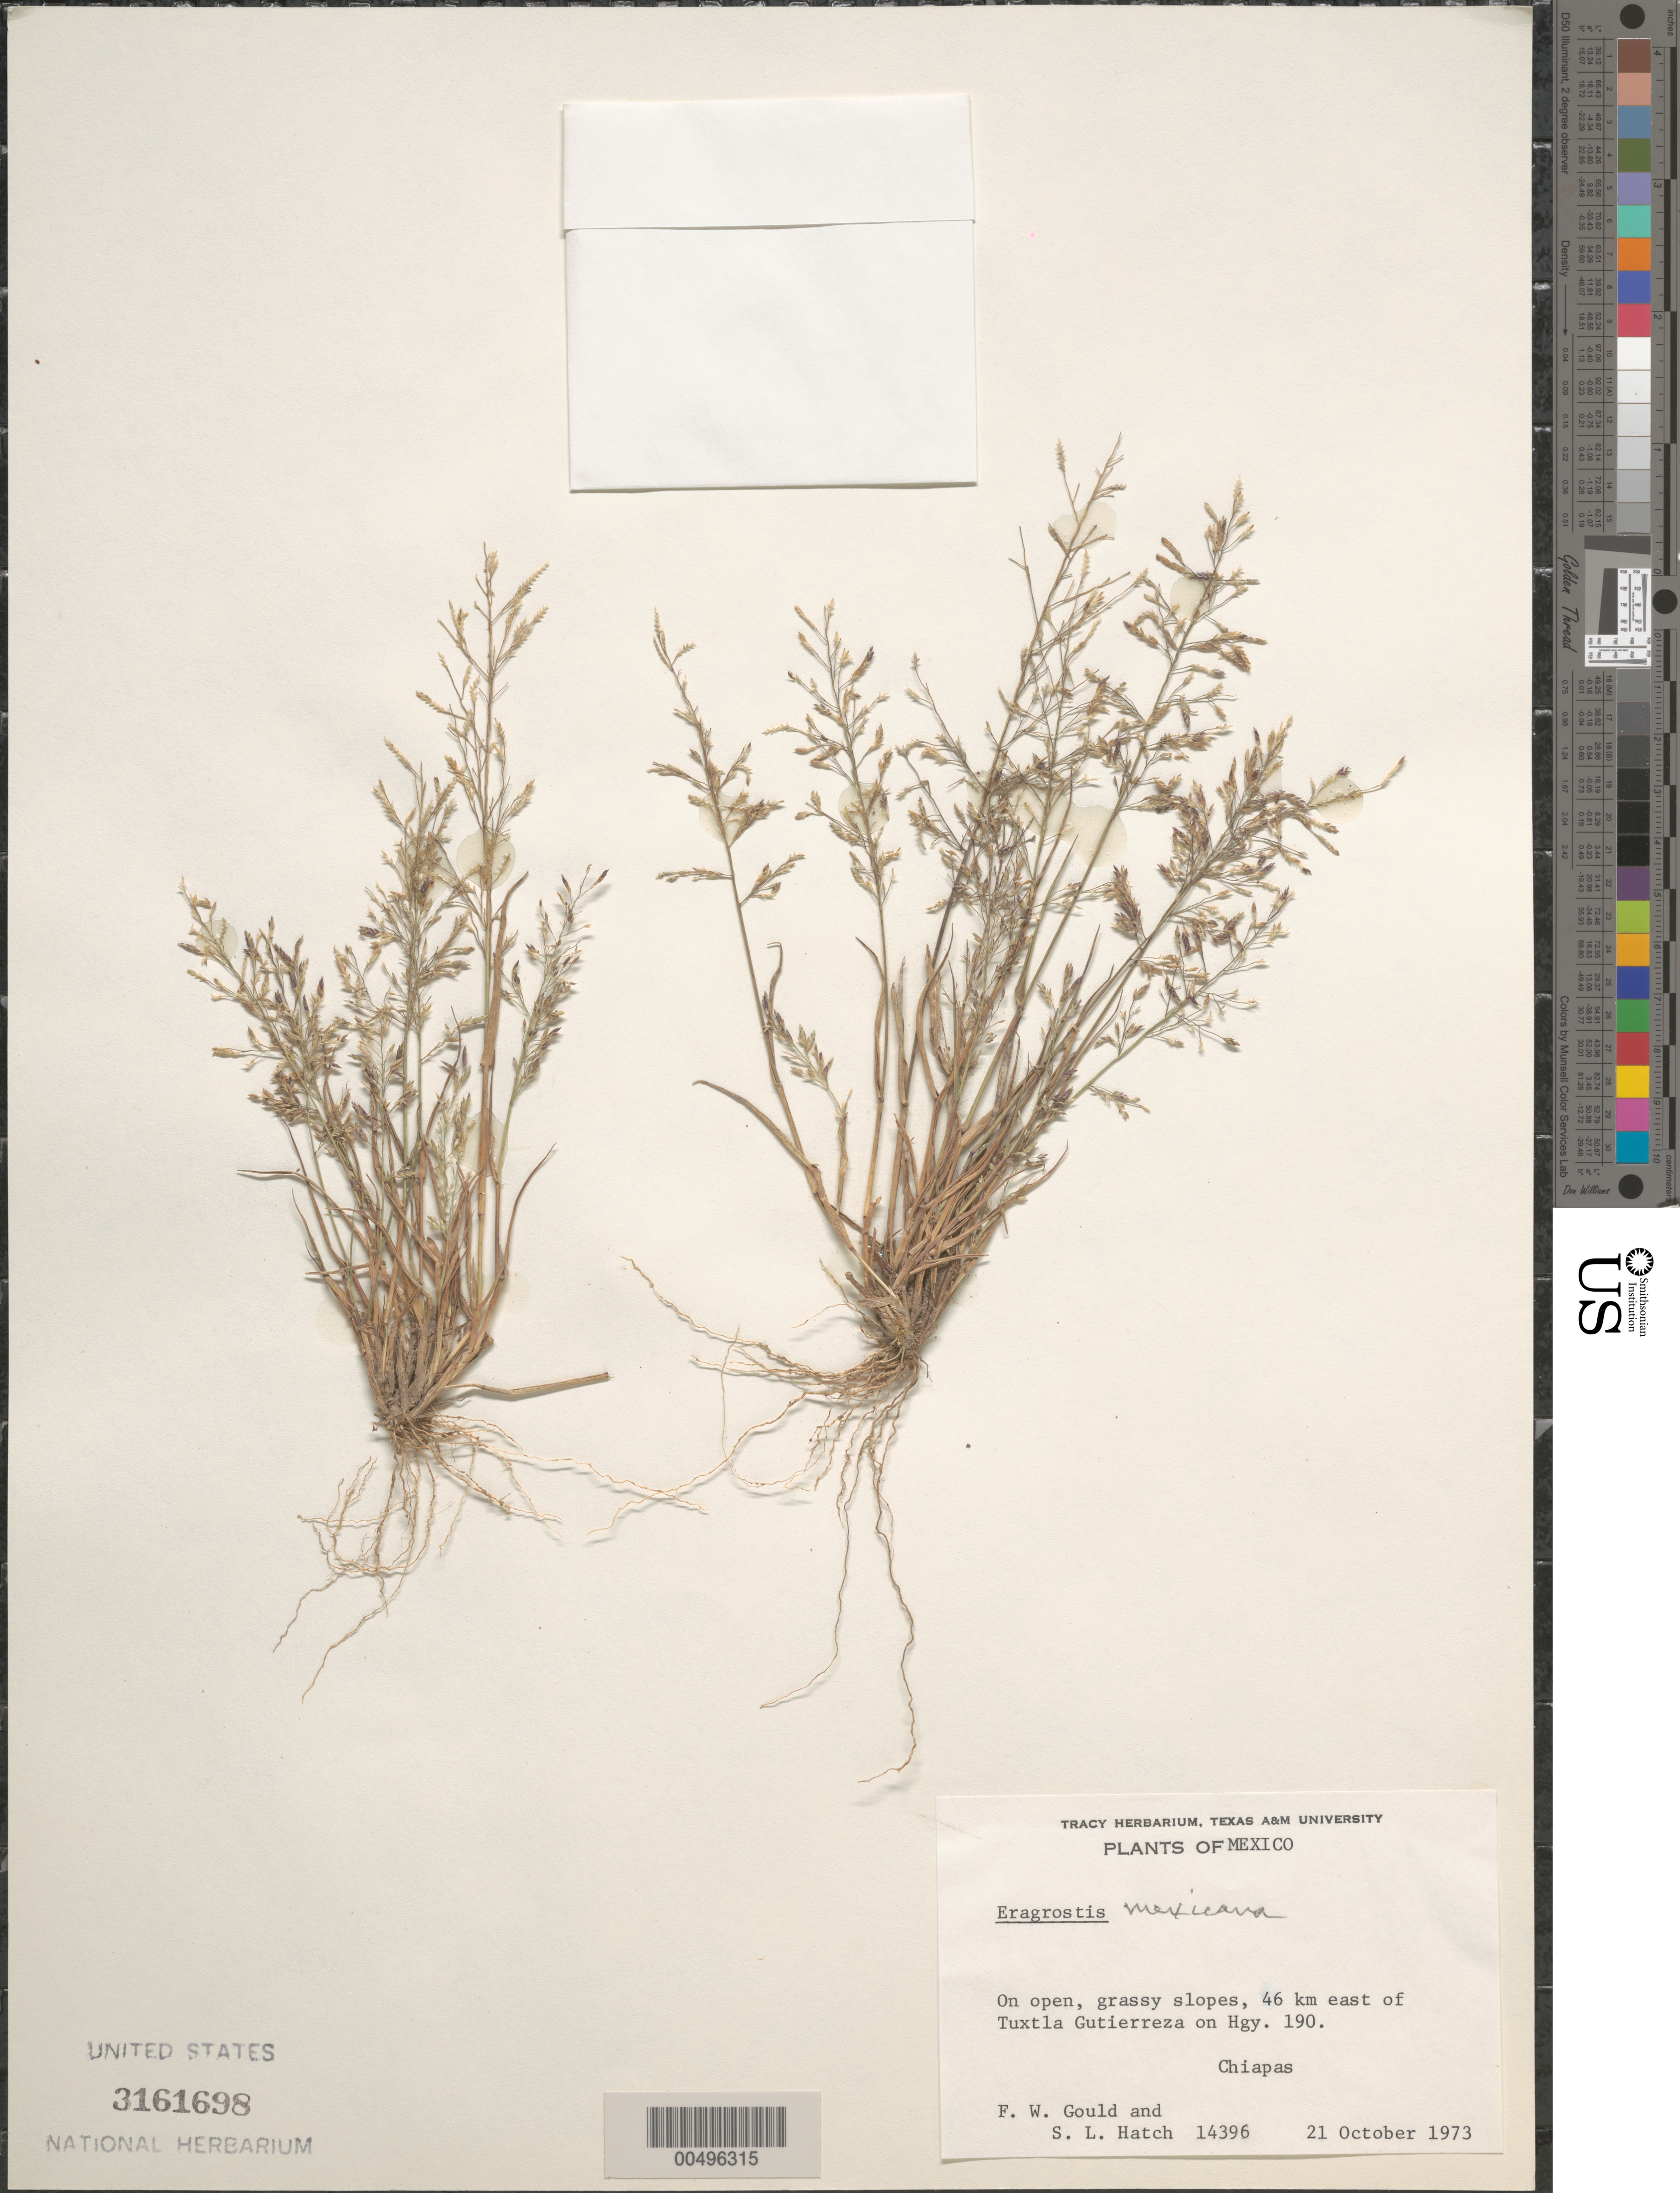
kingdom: Plantae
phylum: Tracheophyta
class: Liliopsida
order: Poales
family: Poaceae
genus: Eragrostis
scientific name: Eragrostis mexicana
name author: (Hornem.) Link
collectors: F. W. Gould & S. Hatch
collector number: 14396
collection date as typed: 21 Oct 1973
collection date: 1973-10-21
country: Mexico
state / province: Chiapas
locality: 46 km E of Tuxtla Guiterrez on Hwy 190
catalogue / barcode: US 3161698